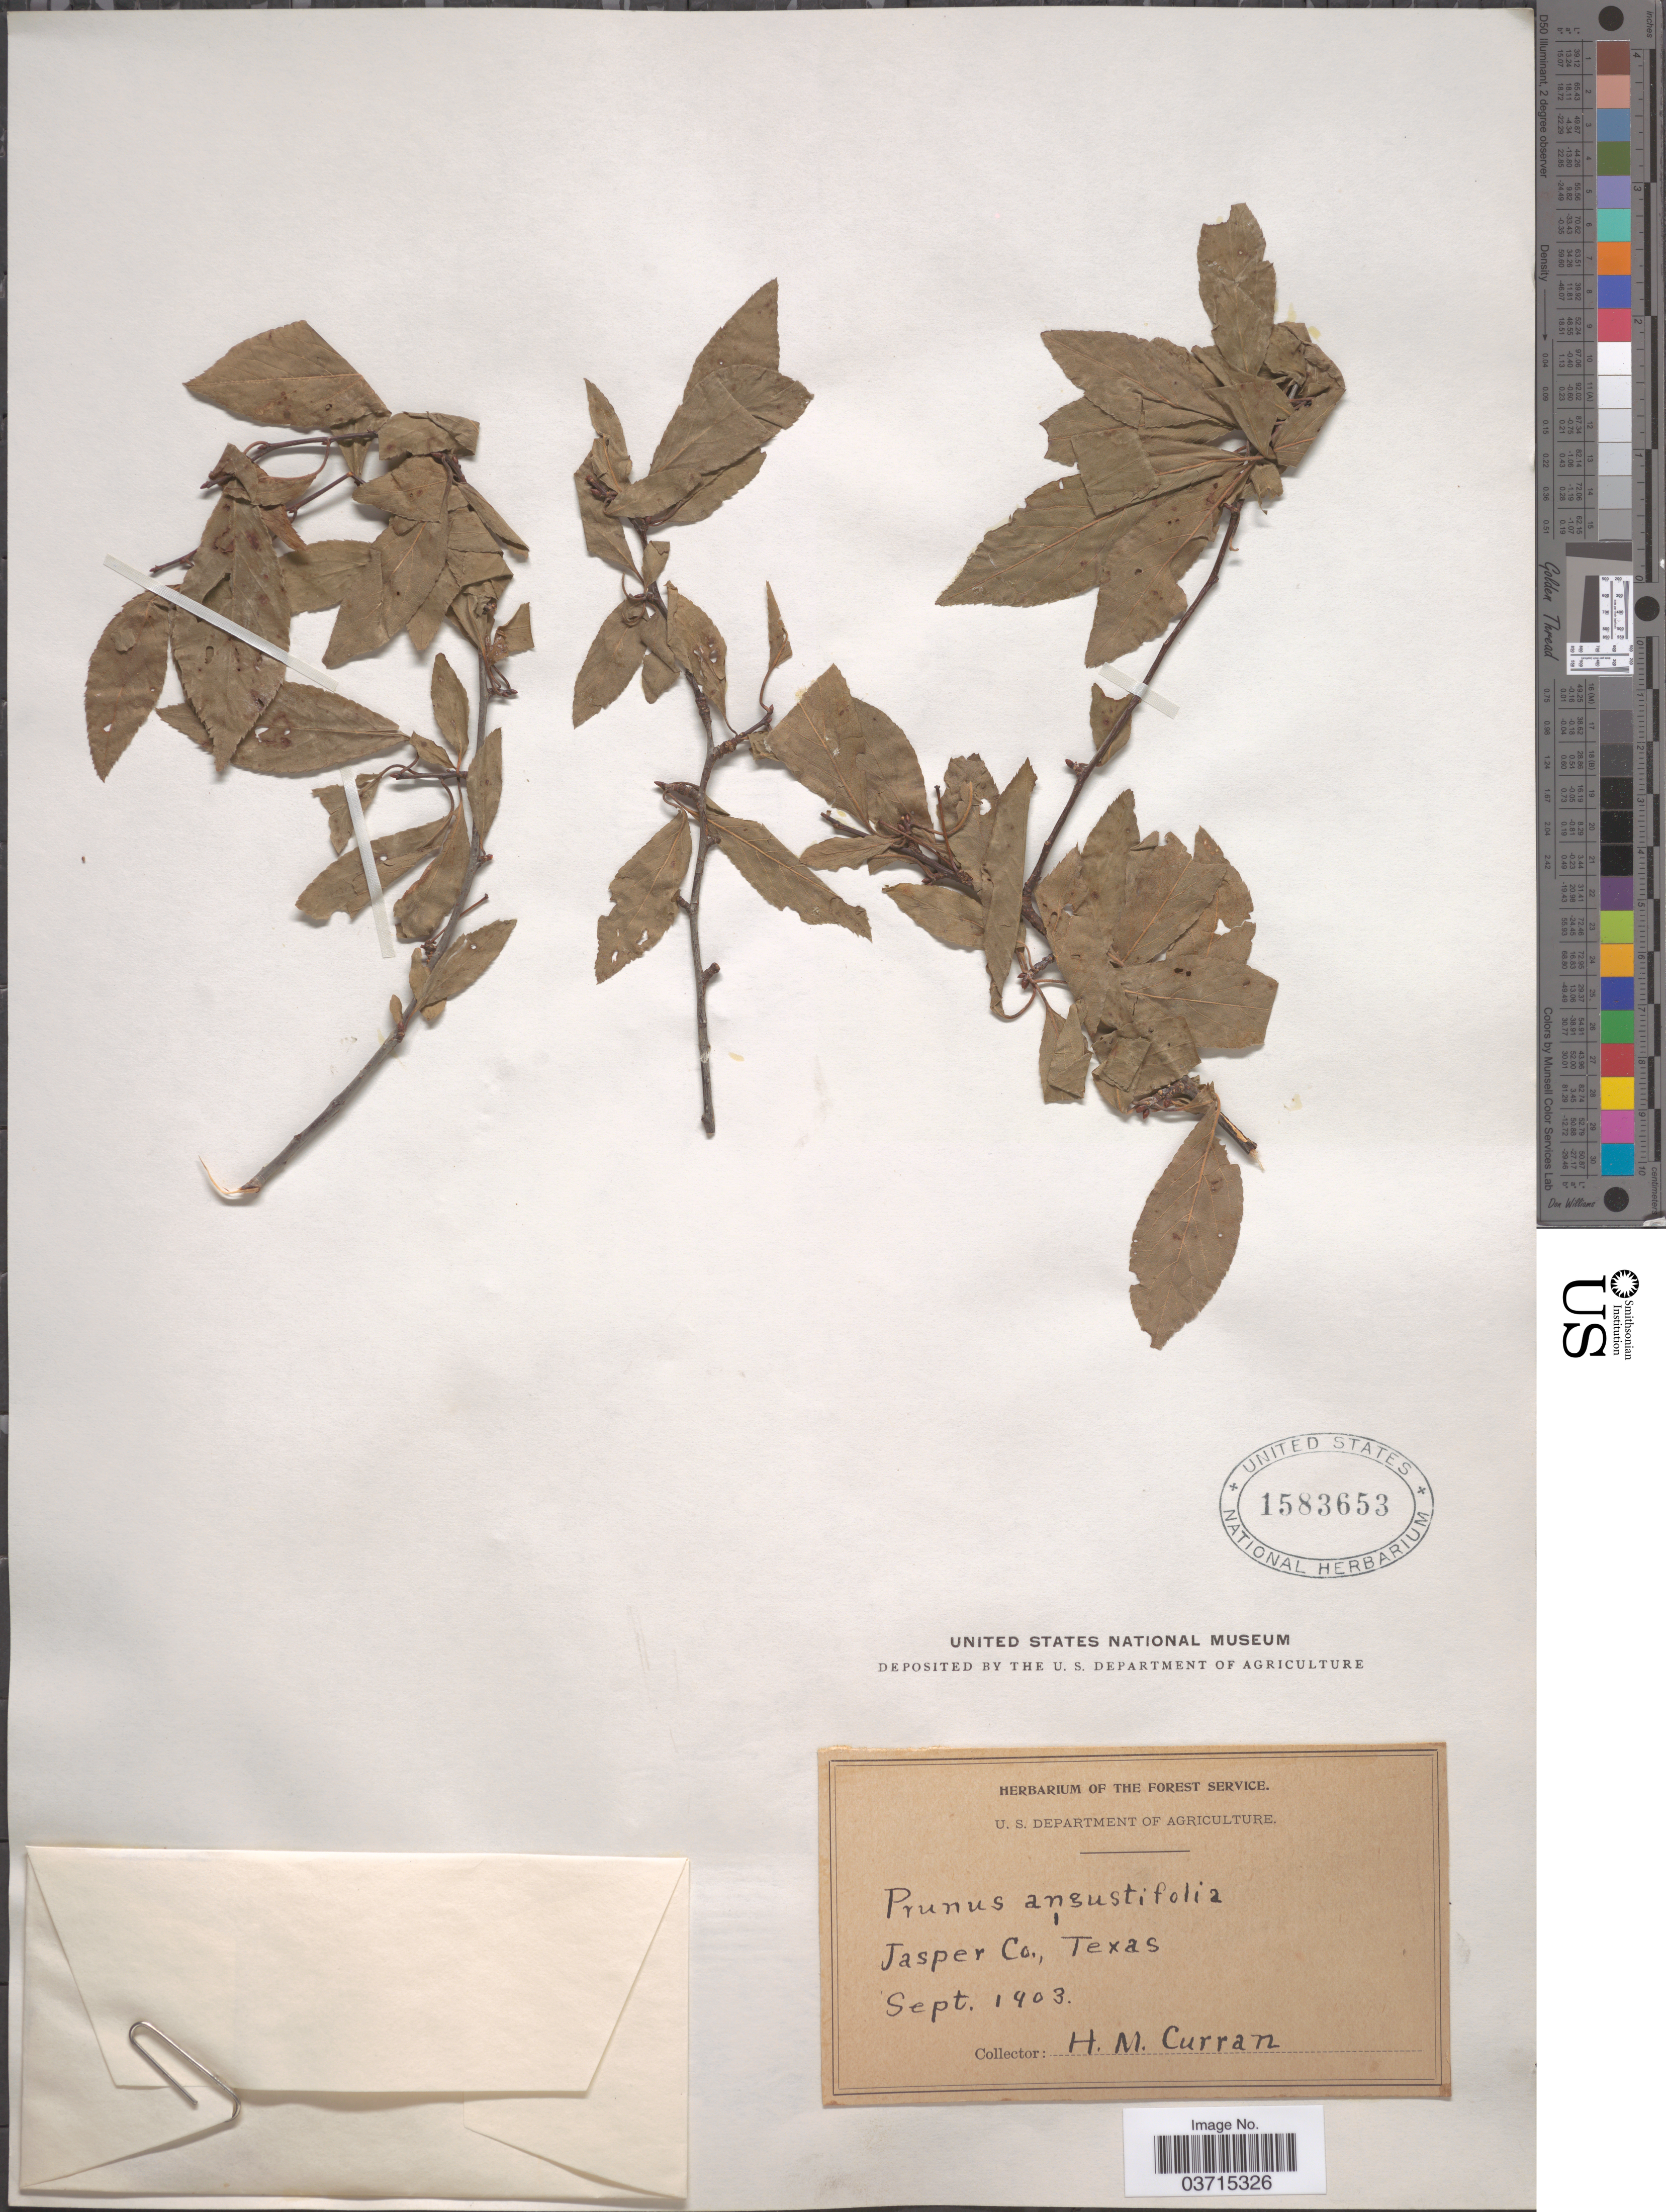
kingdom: Plantae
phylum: Tracheophyta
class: Magnoliopsida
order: Rosales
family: Rosaceae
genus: Prunus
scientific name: Prunus angustifolia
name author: Marshall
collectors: H. M. Curran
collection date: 1903-09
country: United States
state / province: Texas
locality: Jasper Co.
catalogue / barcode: US 1583653